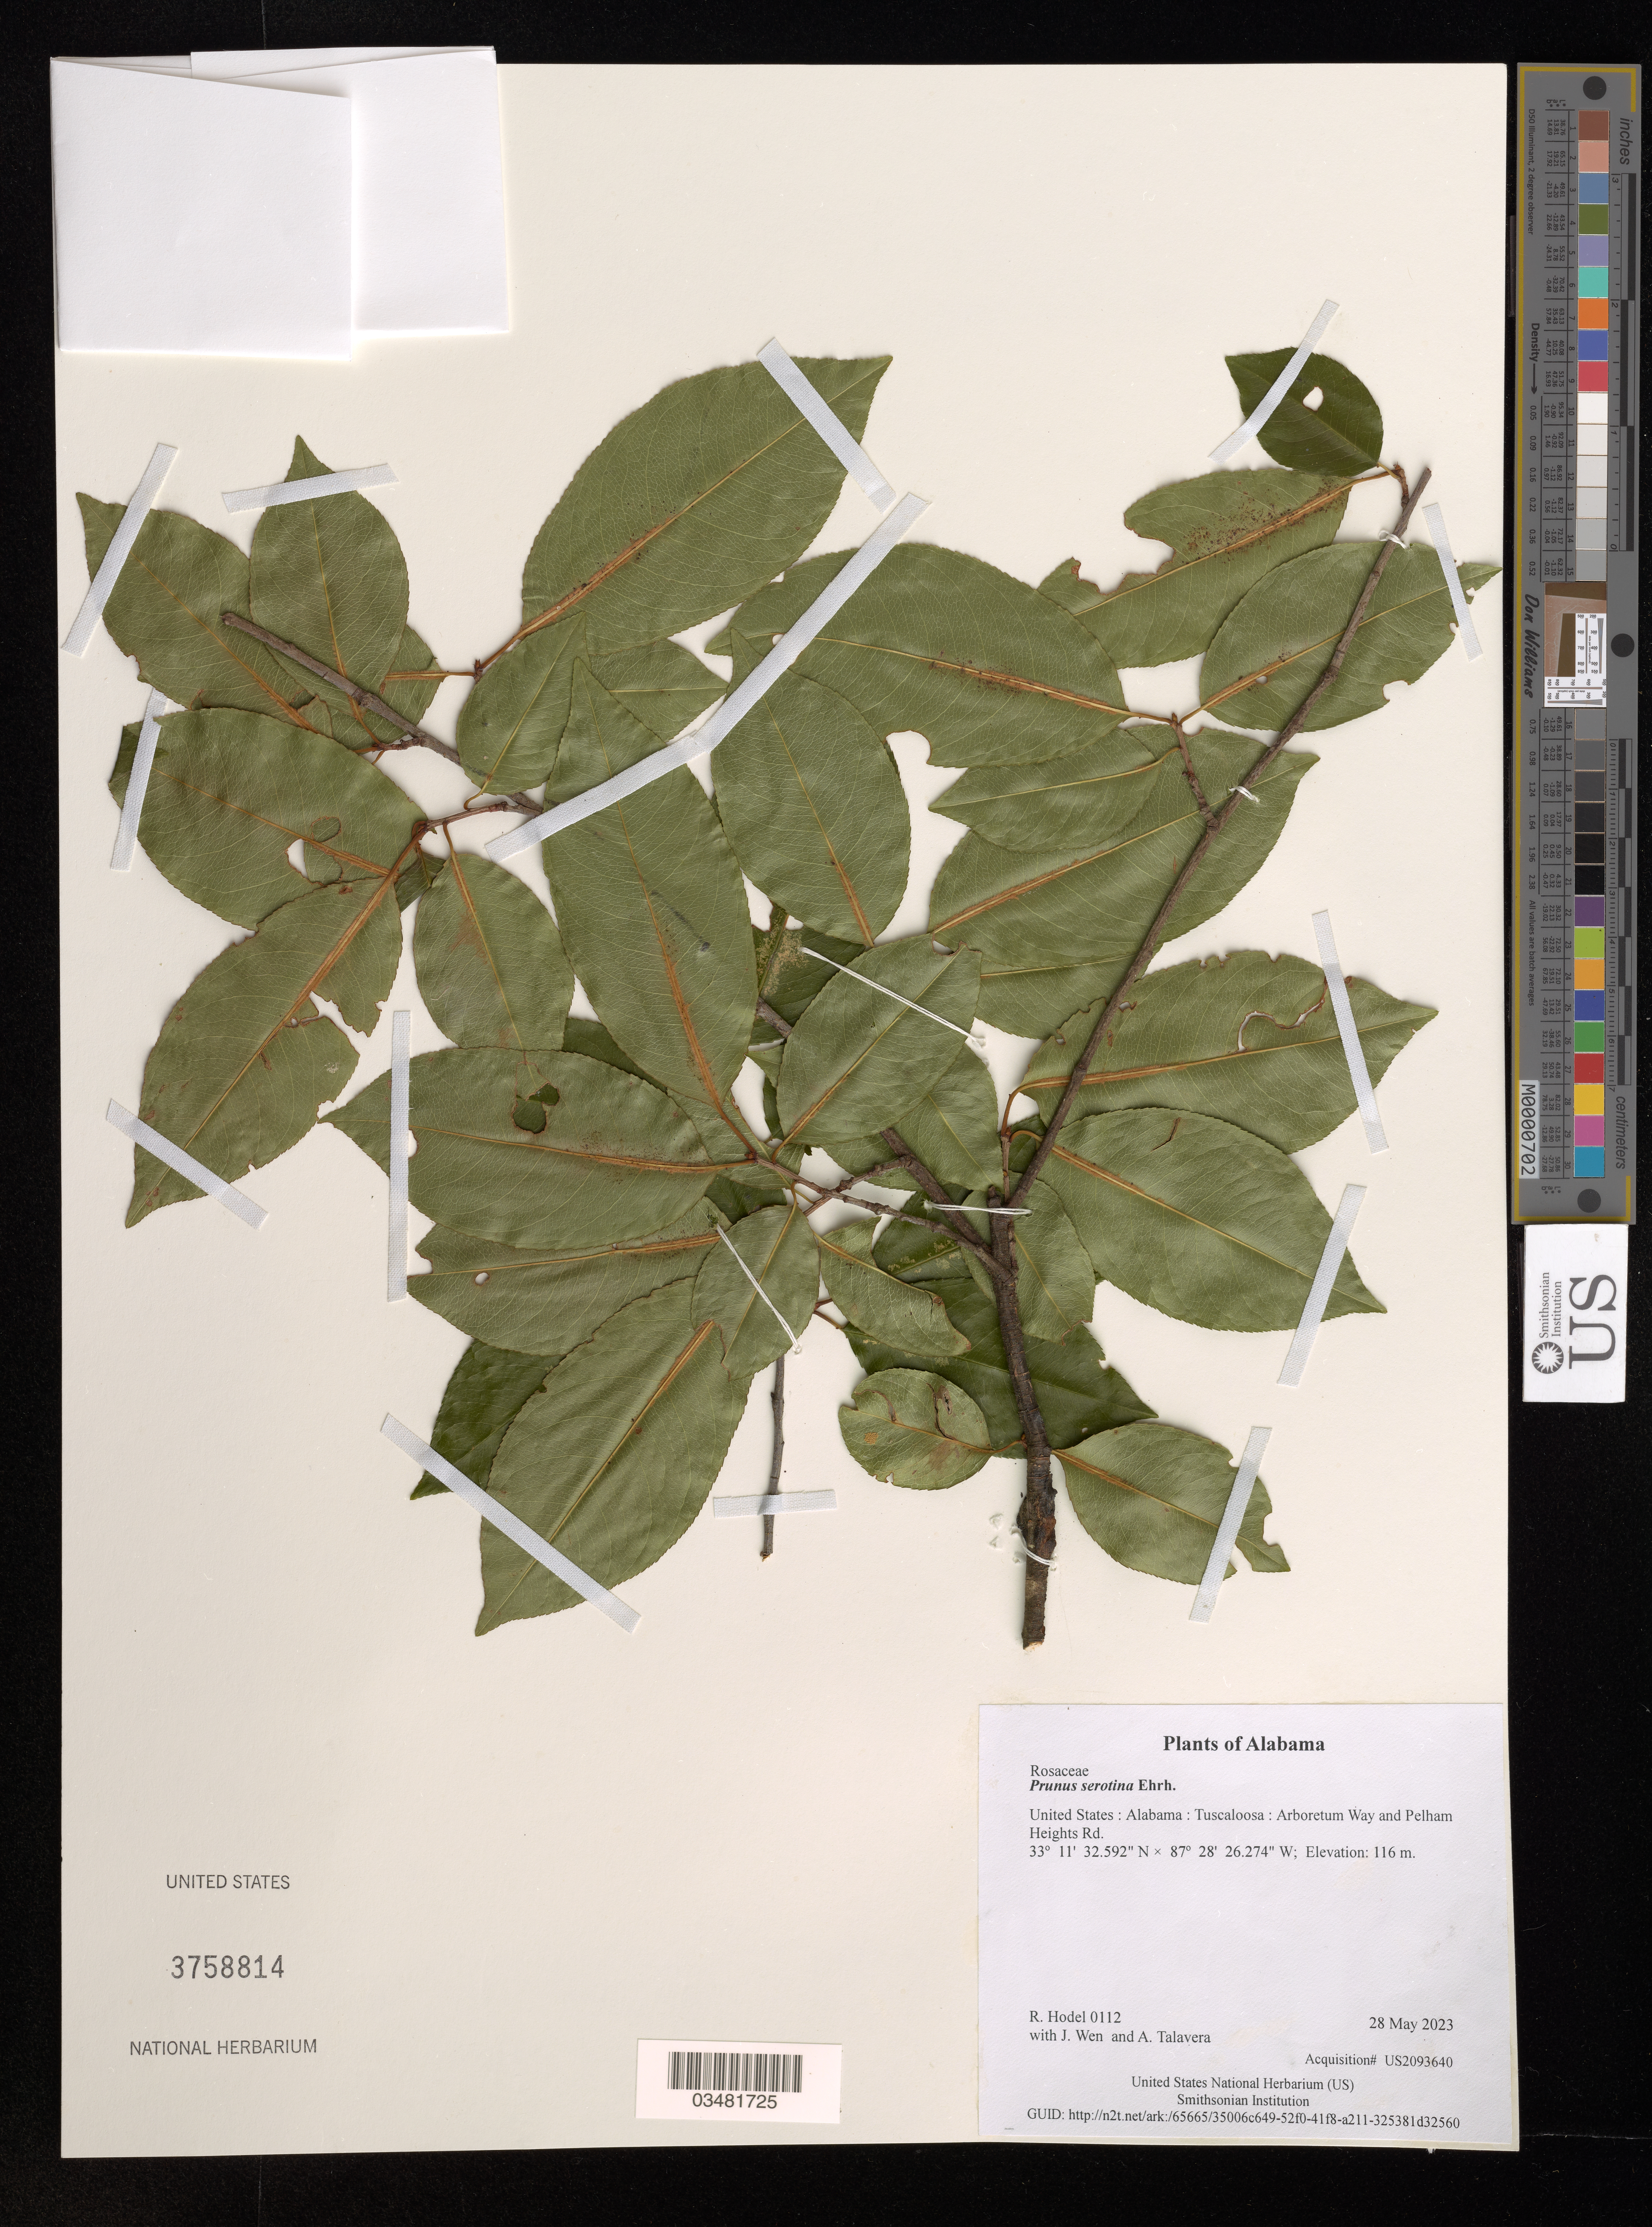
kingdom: Plantae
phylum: Tracheophyta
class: Magnoliopsida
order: Rosales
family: Rosaceae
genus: Prunus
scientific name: Prunus serotina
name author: Ehrh.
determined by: Hodel, Richard G. J.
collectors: R. Hodel, J. Wen & A. Talavera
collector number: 0112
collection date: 2023-05-28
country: United States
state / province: Alabama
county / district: Tuscaloosa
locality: Arboretum Way and Pelham Heights Rd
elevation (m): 116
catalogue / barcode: US 3758814